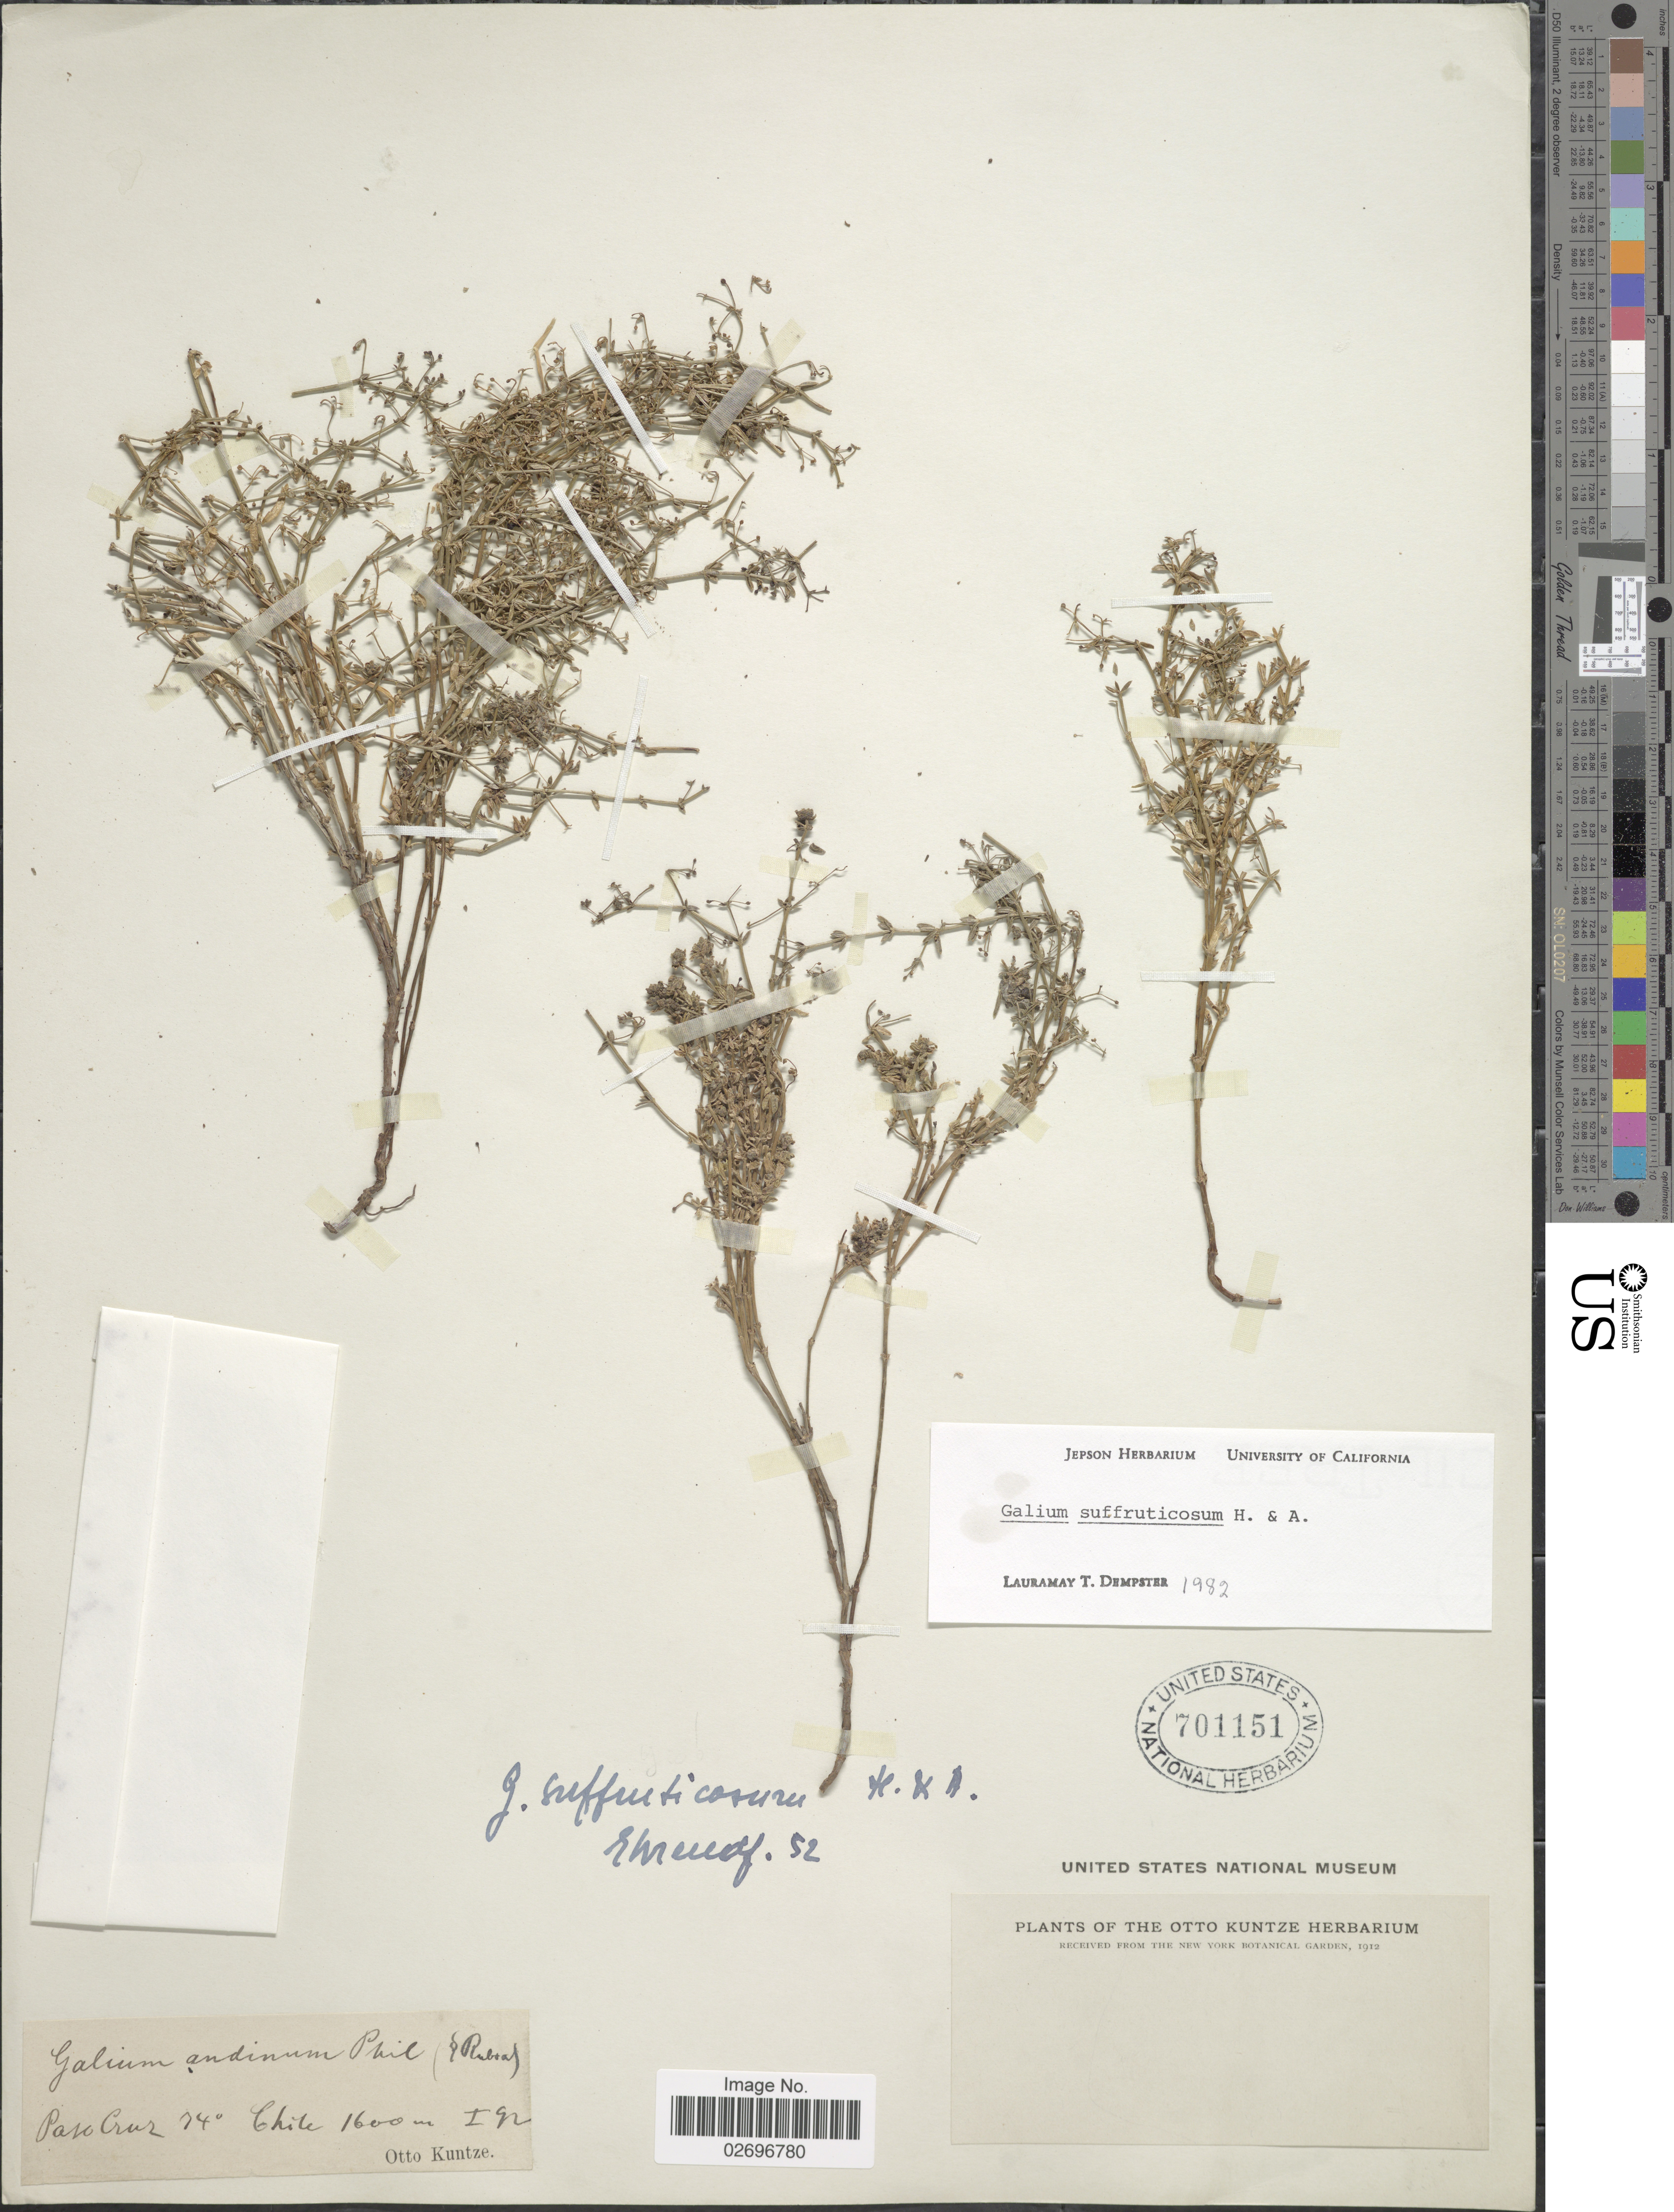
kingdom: Plantae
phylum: Tracheophyta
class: Magnoliopsida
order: Gentianales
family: Rubiaceae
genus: Galium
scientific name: Galium suffruticosum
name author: Hook. & Arn.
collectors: C.E.O. Kuntze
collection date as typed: Transcribed d/m/y: /1/92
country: Chile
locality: Paso Cruz 74°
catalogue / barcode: US 701151